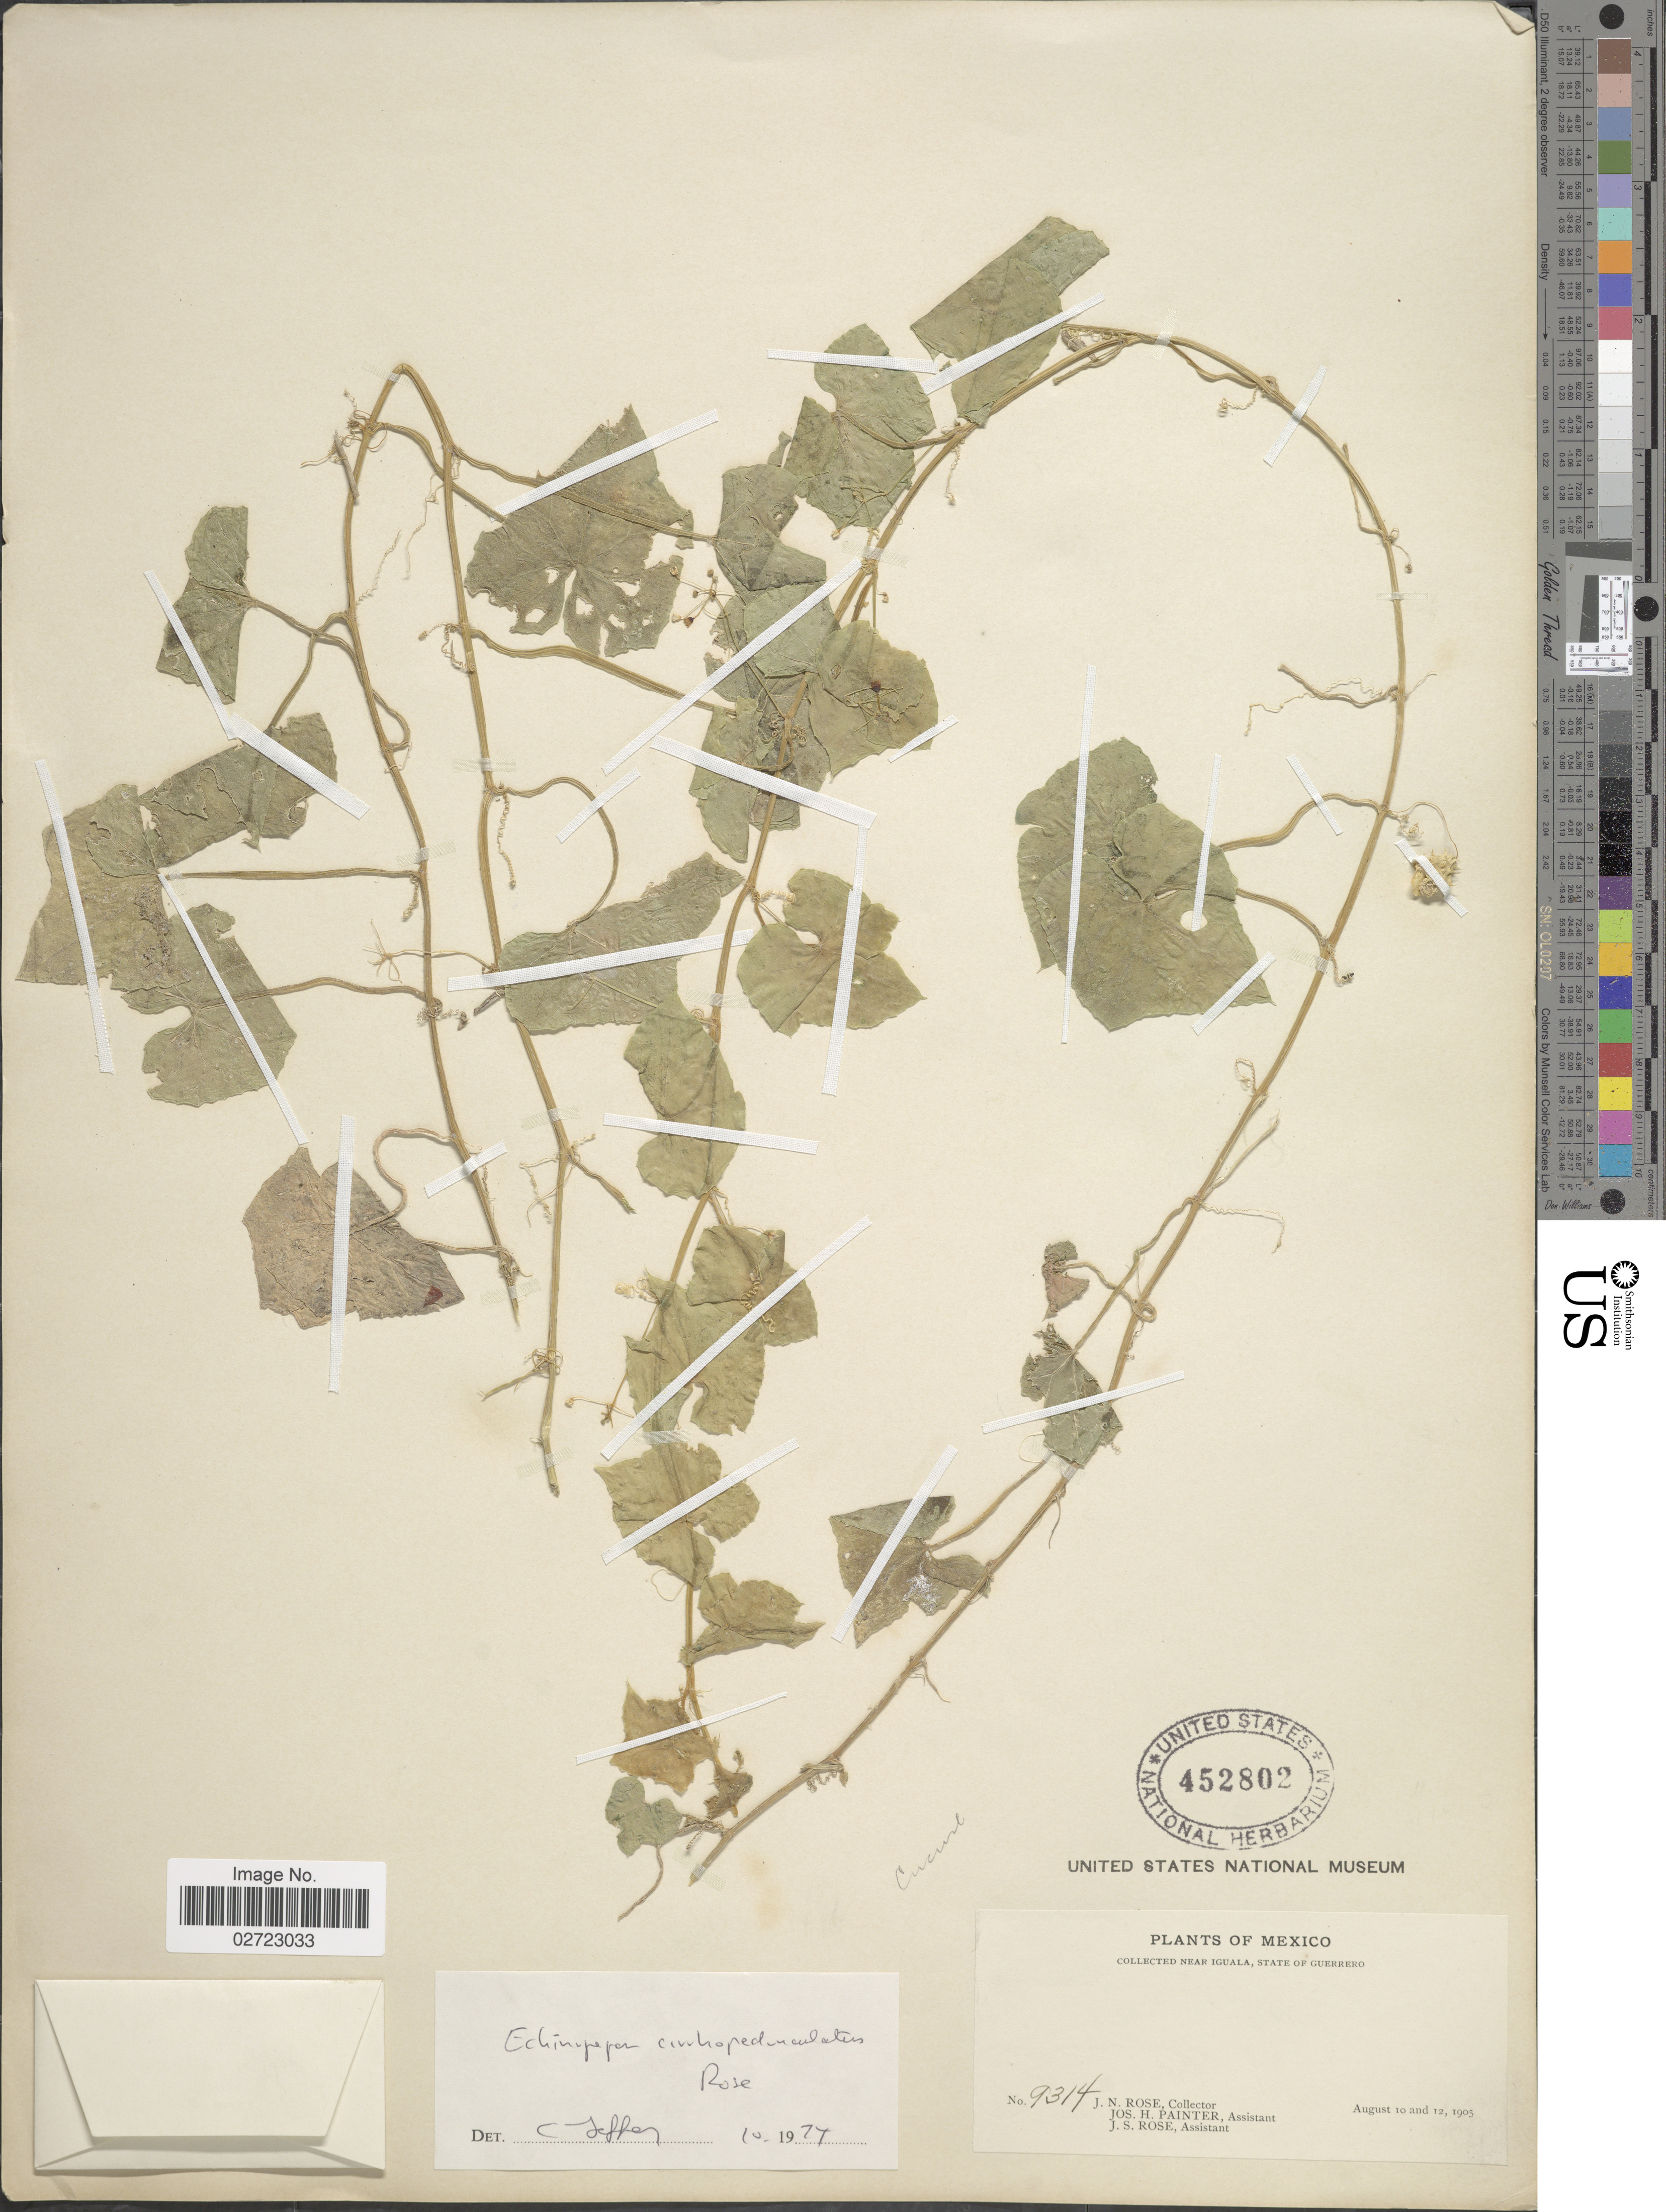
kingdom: Plantae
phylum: Tracheophyta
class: Magnoliopsida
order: Cucurbitales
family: Cucurbitaceae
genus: Echinopepon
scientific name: Echinopepon cirrhopedunculatus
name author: Rose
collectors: J. N. Rose, J. H. Painter & J. S. Rose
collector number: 9314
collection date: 1905-08-10/1905-08-12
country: Mexico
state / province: Guerrero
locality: Near Iguala.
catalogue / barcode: US 452802